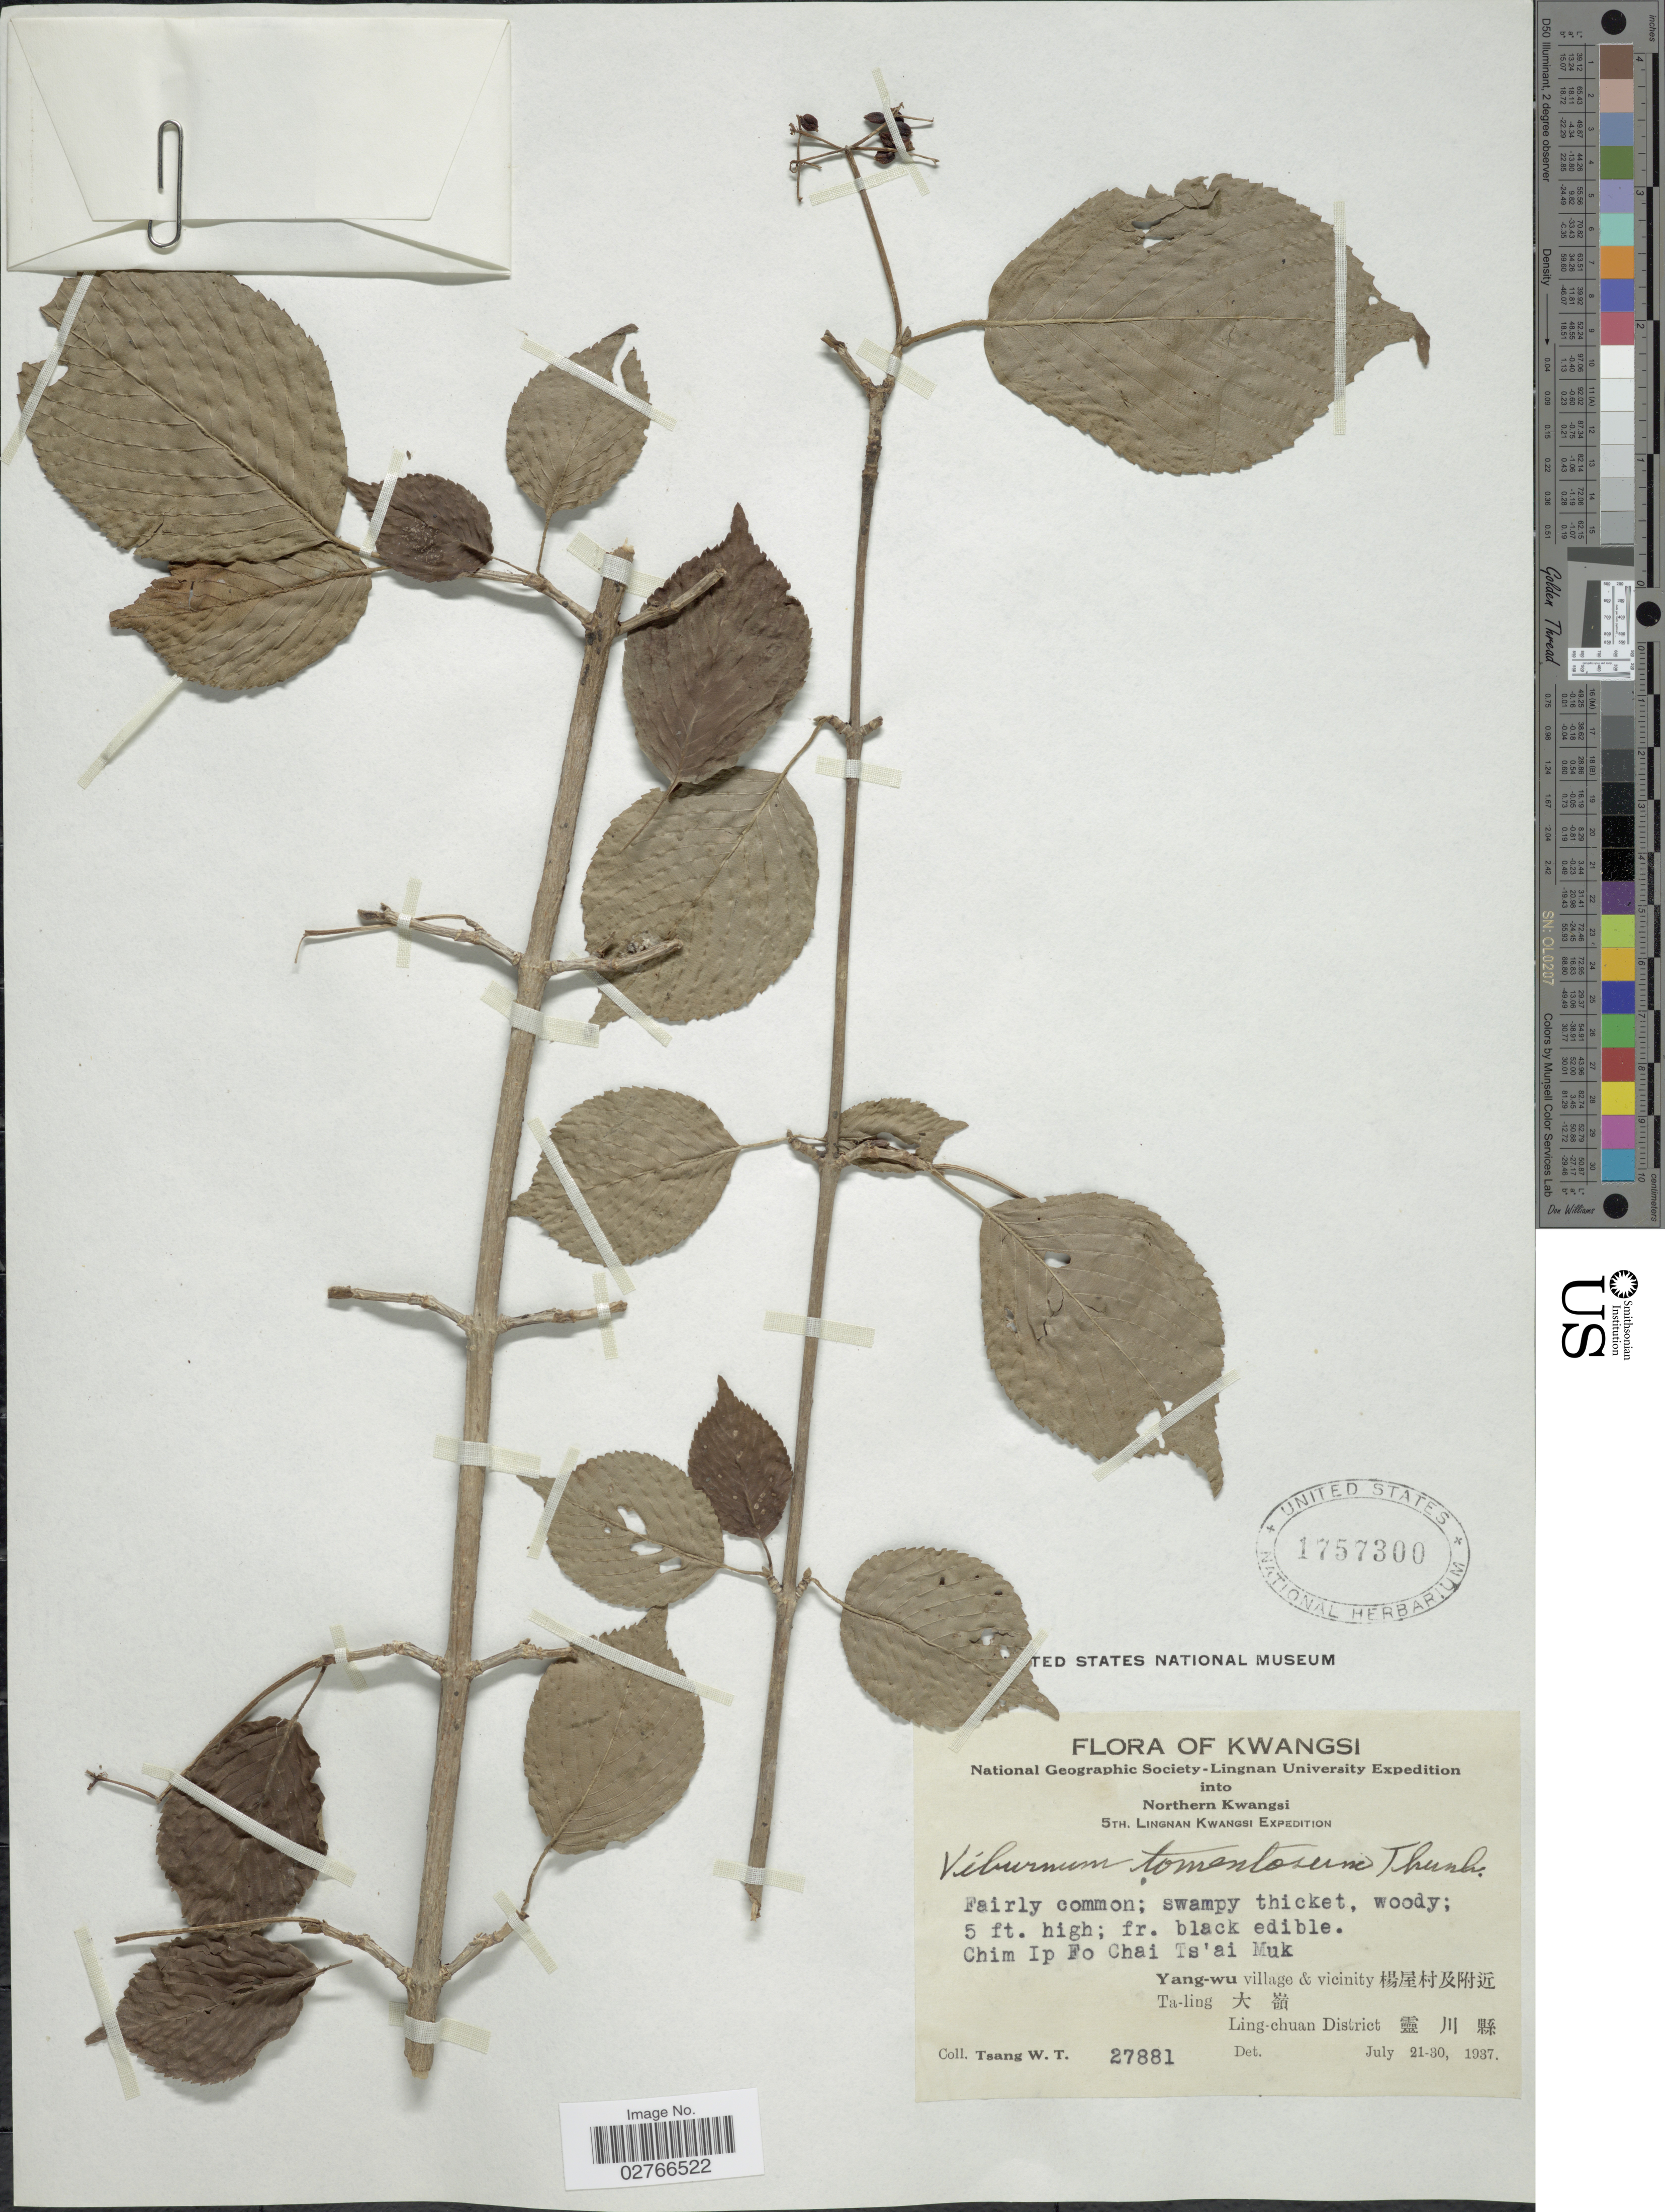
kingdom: Plantae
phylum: Tracheophyta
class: Magnoliopsida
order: Dipsacales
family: Viburnaceae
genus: Viburnum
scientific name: Viburnum tomentosum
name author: Thunb.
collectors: W. T. Tsang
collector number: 27881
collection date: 1937-07-21/1937-07-30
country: China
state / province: Guangxi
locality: Kwangsi, Northern Kwangsi, Chim Ip Fo Chai Ts'ai Muk, Yang-wu village & vicinity X, Ta-ling X, Ling-chuan District X.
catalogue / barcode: US 1757300